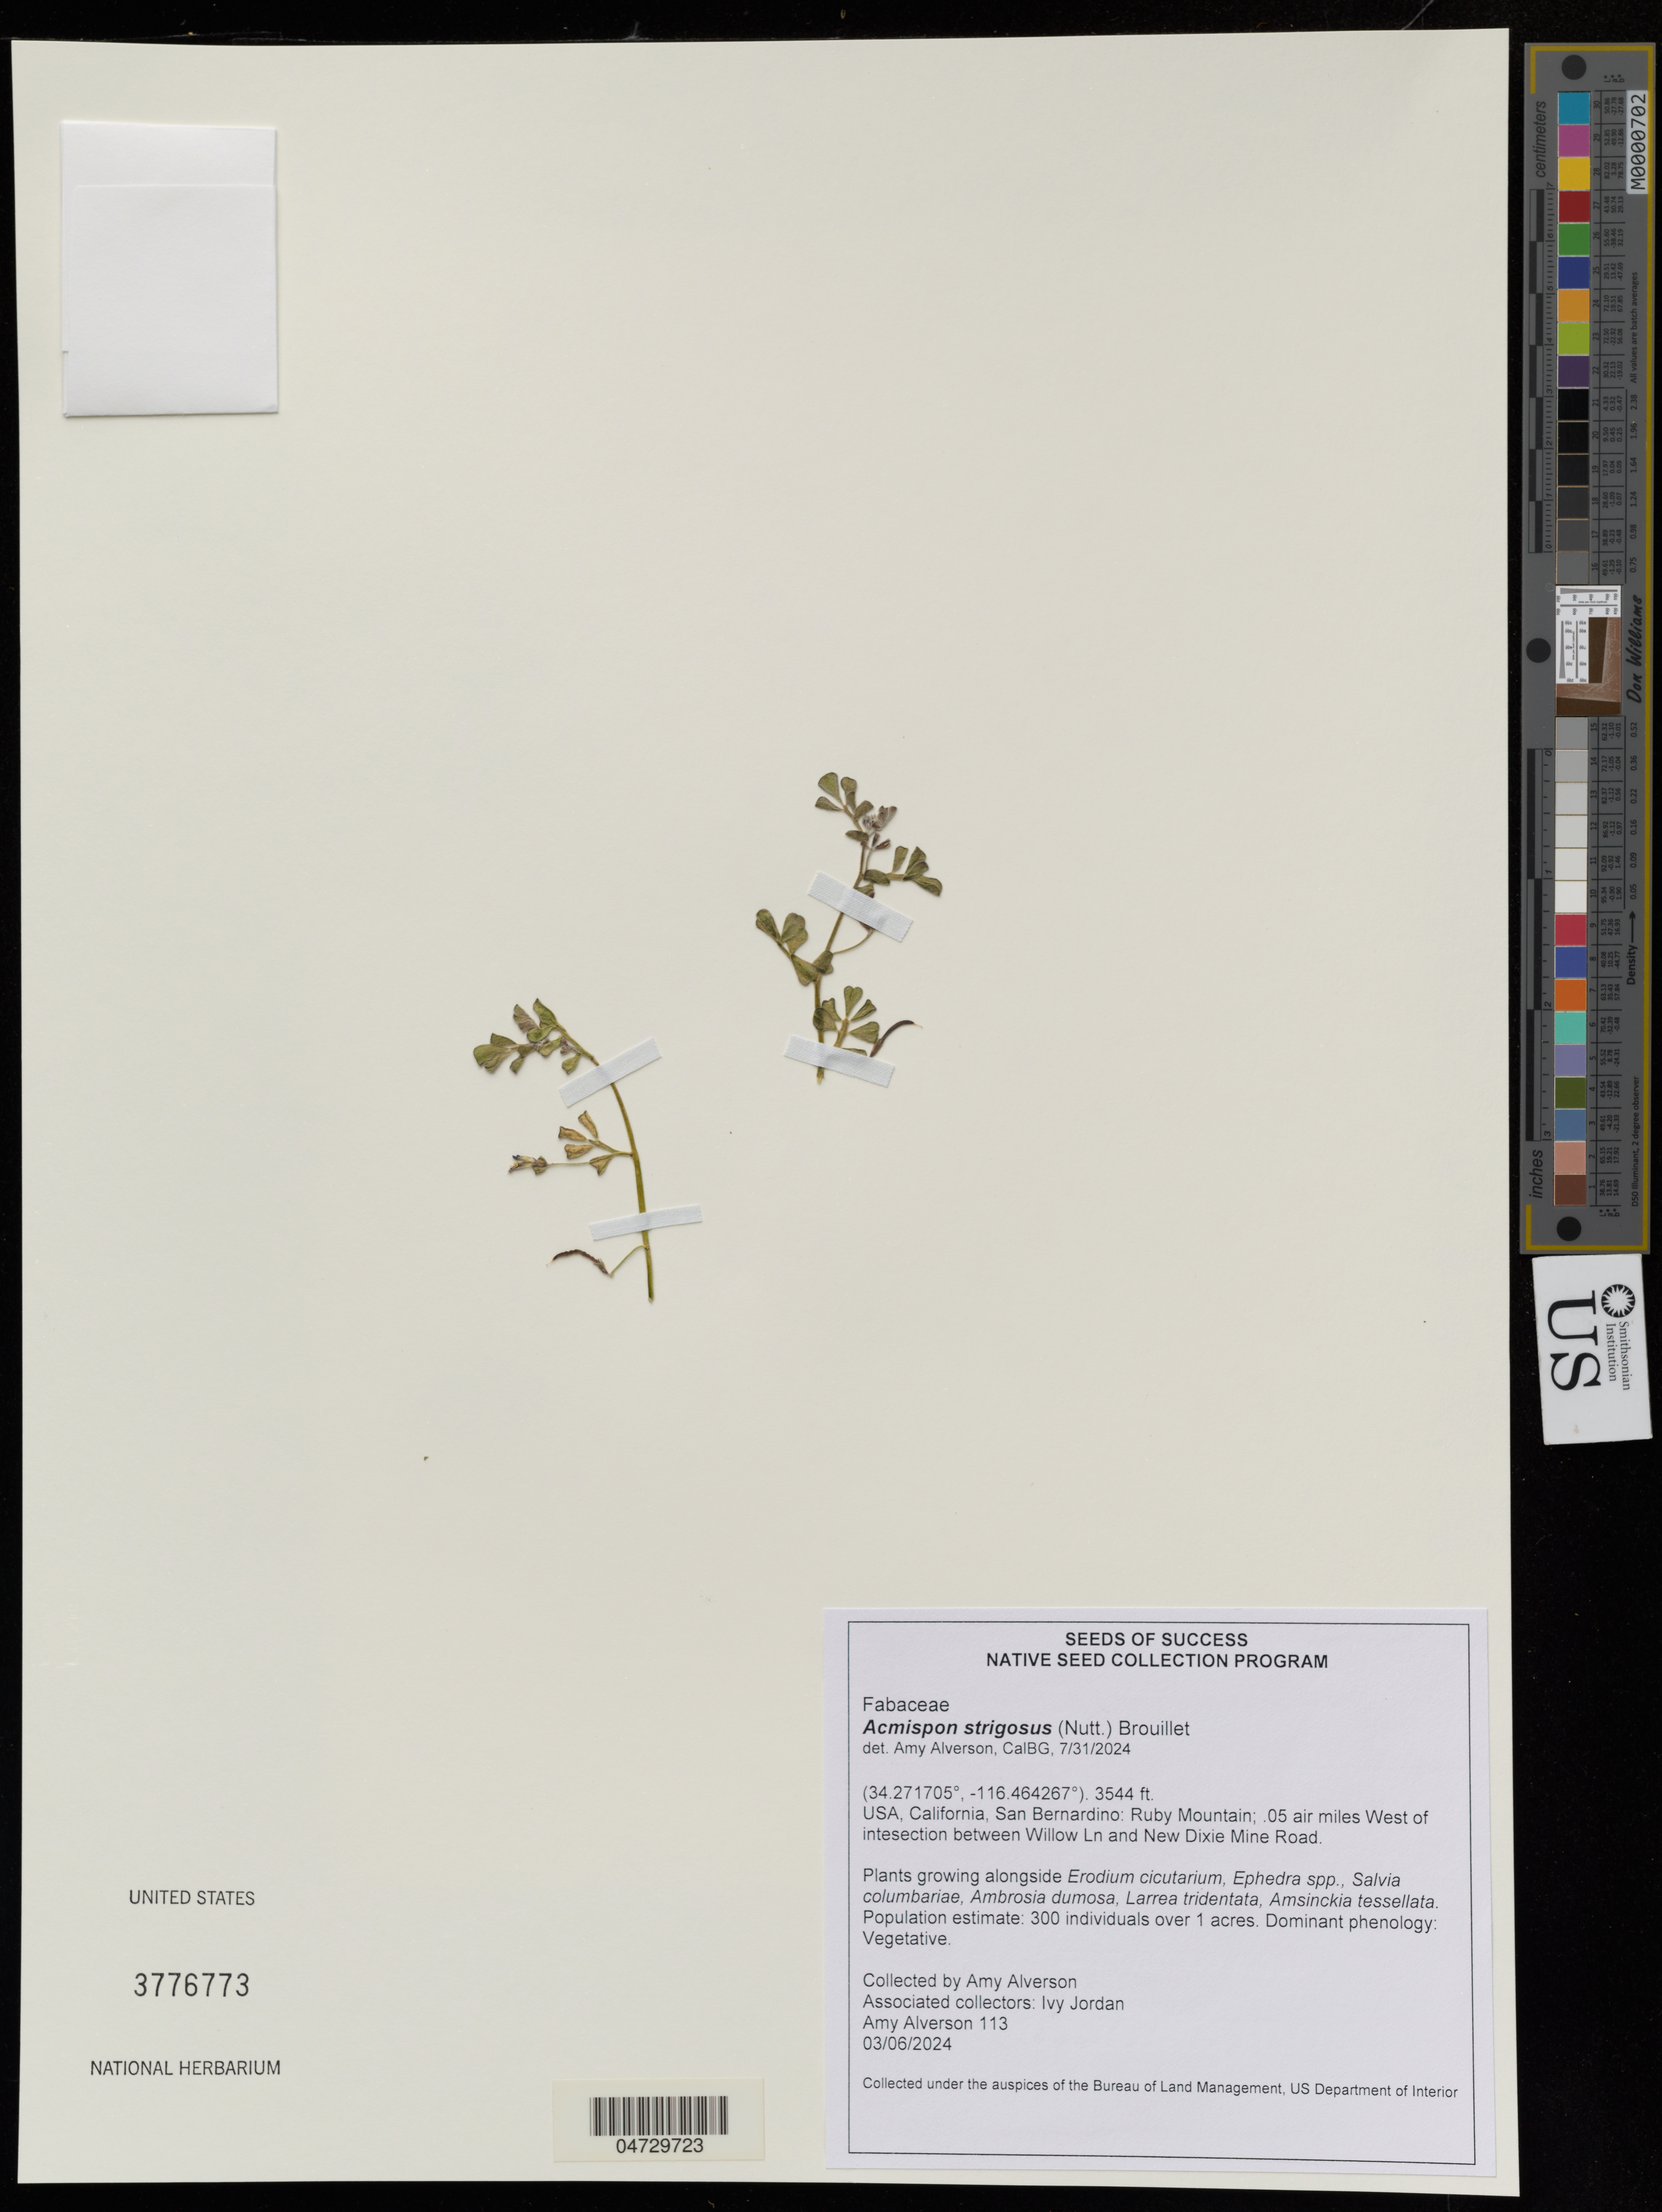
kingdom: Plantae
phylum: Tracheophyta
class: Magnoliopsida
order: Fabales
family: Fabaceae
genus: Acmispon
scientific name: Acmispon strigosus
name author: (Nutt.) Brouillet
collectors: A. Alverson & I. Jordan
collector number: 13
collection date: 2024-03-06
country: United States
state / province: California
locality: San Bernardino: Ruby Mountain; .05 air miles West of intesection between Willow Ln and New Dixie Mine Road.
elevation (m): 1080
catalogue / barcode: US 3776773